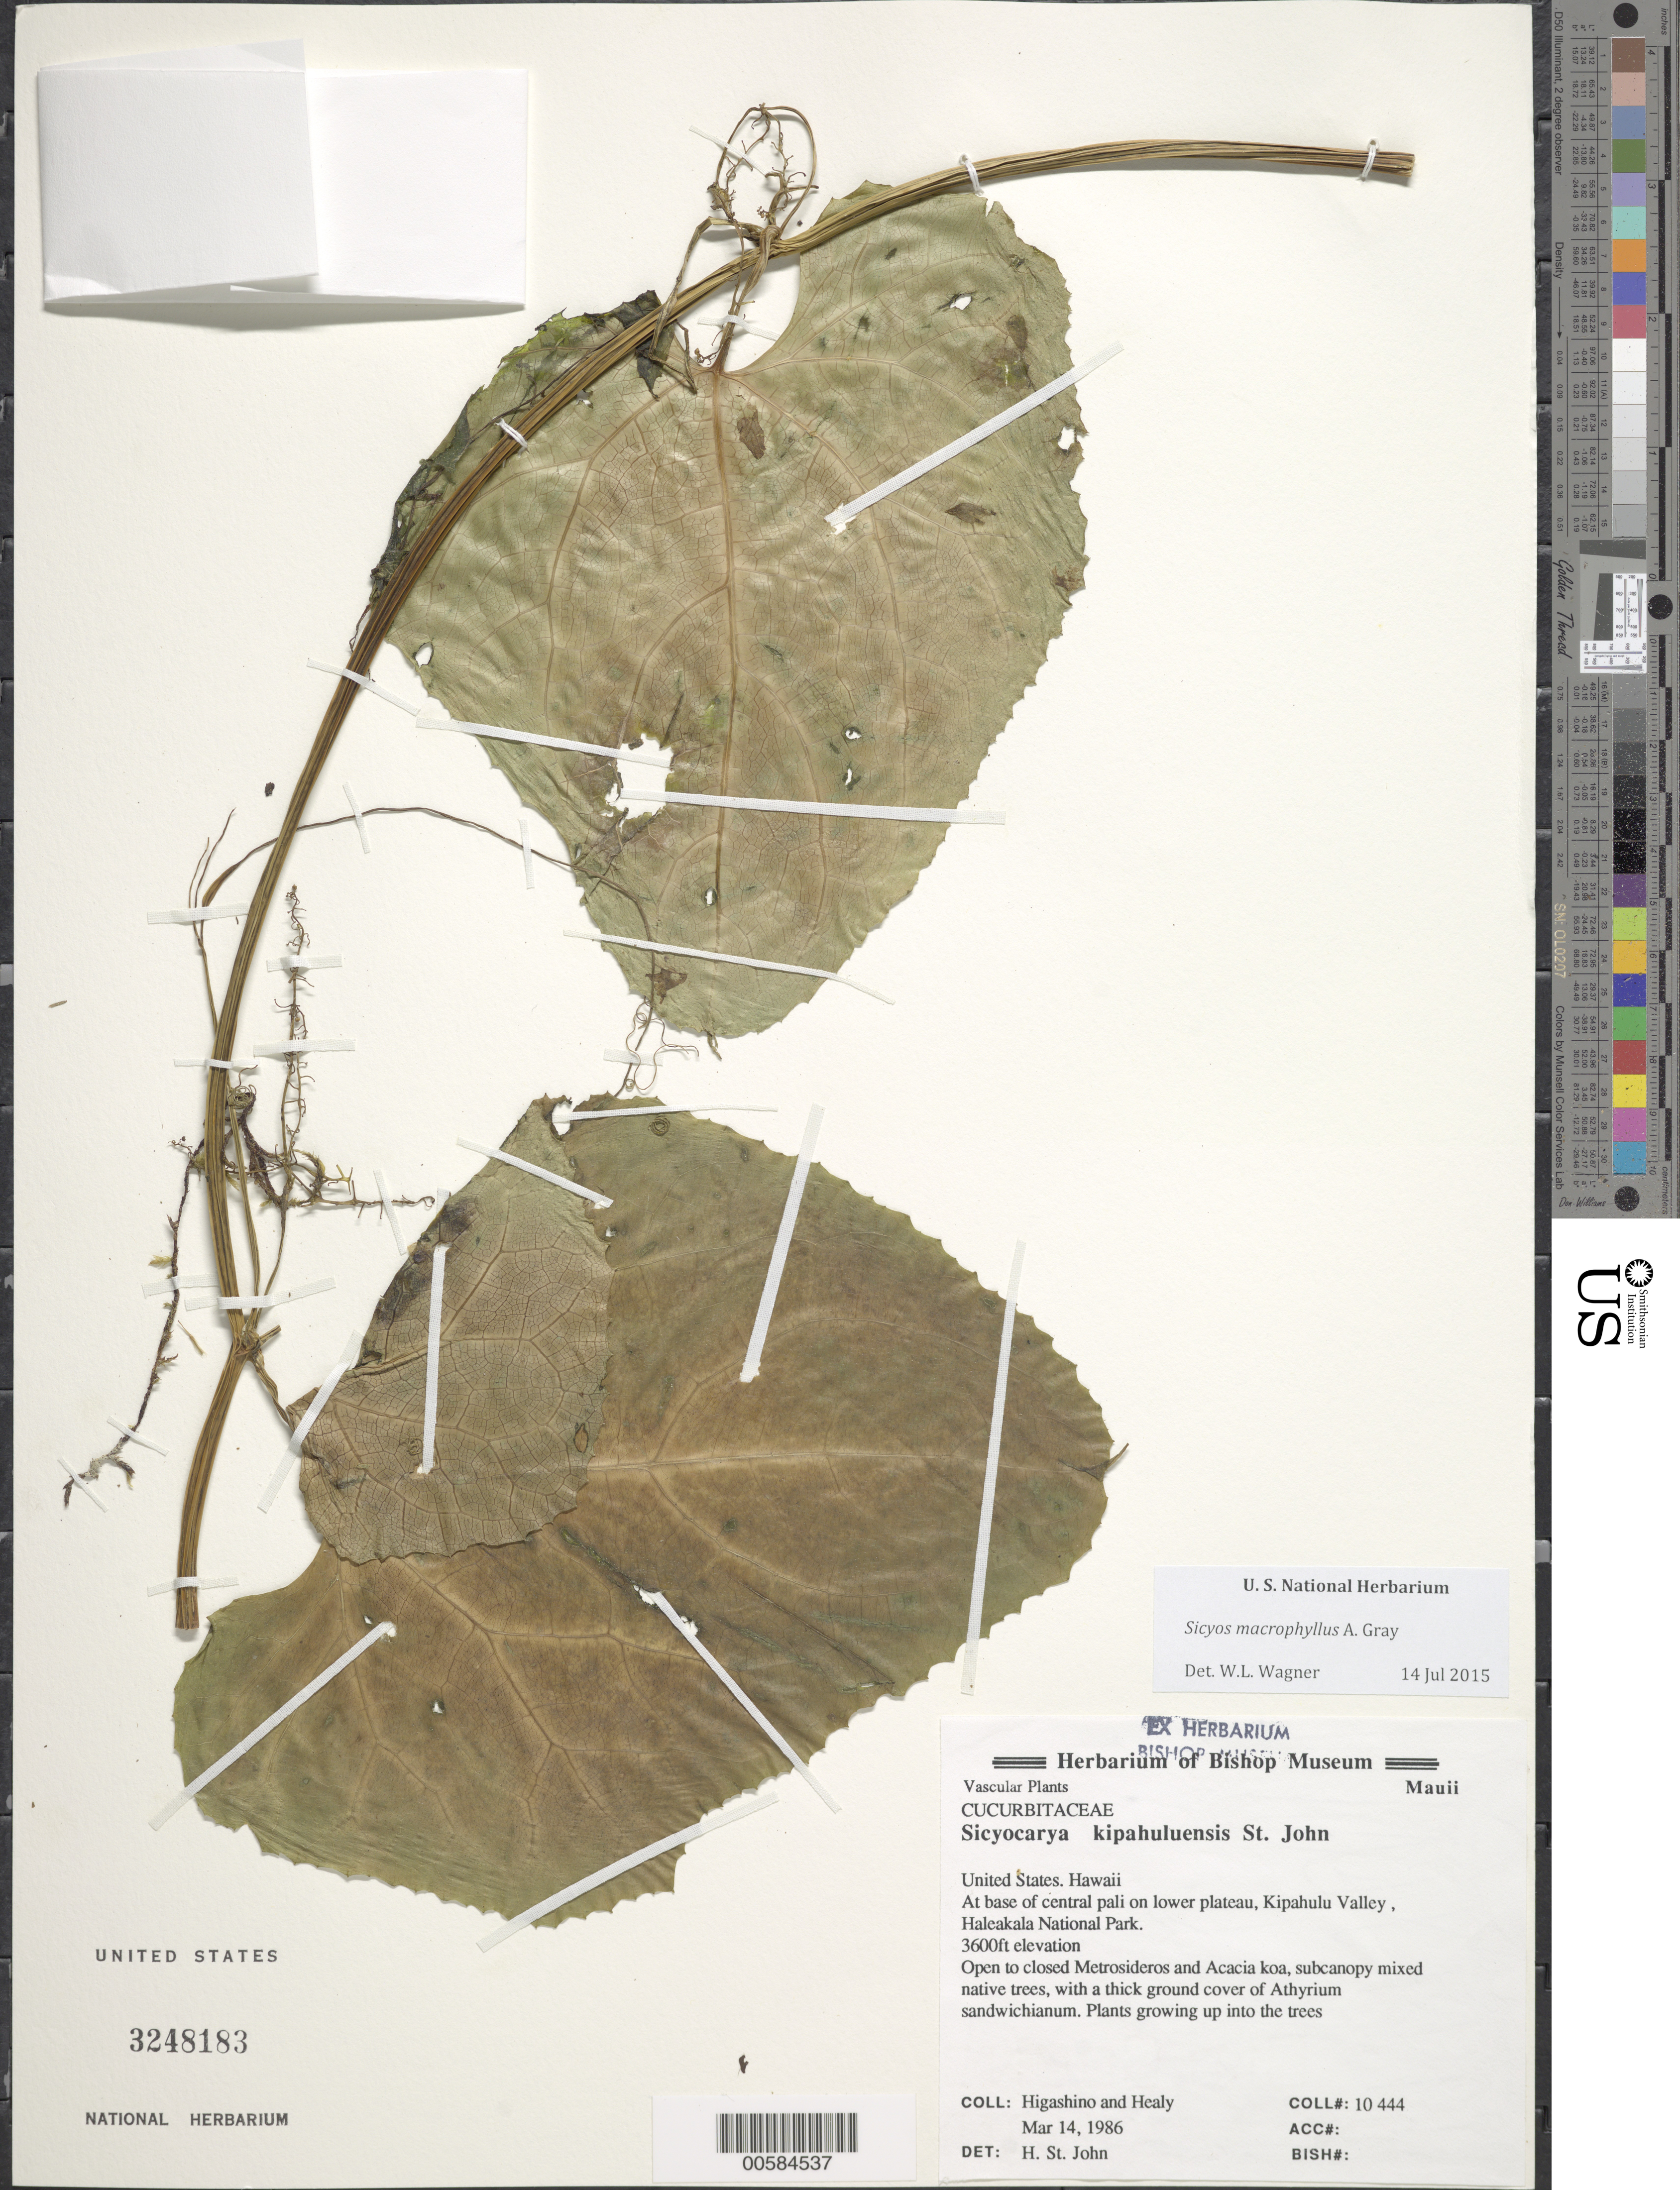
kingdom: Plantae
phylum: Tracheophyta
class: Magnoliopsida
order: Cucurbitales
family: Cucurbitaceae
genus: Sicyos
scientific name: Sicyos macrophyllus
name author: A. Gray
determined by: Wagner, W. L., (BOT), Smithsonian Institution - National Museum of Natural History (UNITED STATES)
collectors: P. Higashino & -. Healy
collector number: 10444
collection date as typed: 14 Mar 1986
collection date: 1986-03-14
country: United States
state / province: Hawaii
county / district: Maui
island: Maui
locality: At base of central pali on lower plateau, Kipahulu Valley, Haleakala National Park.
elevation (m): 1097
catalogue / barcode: US 3248183